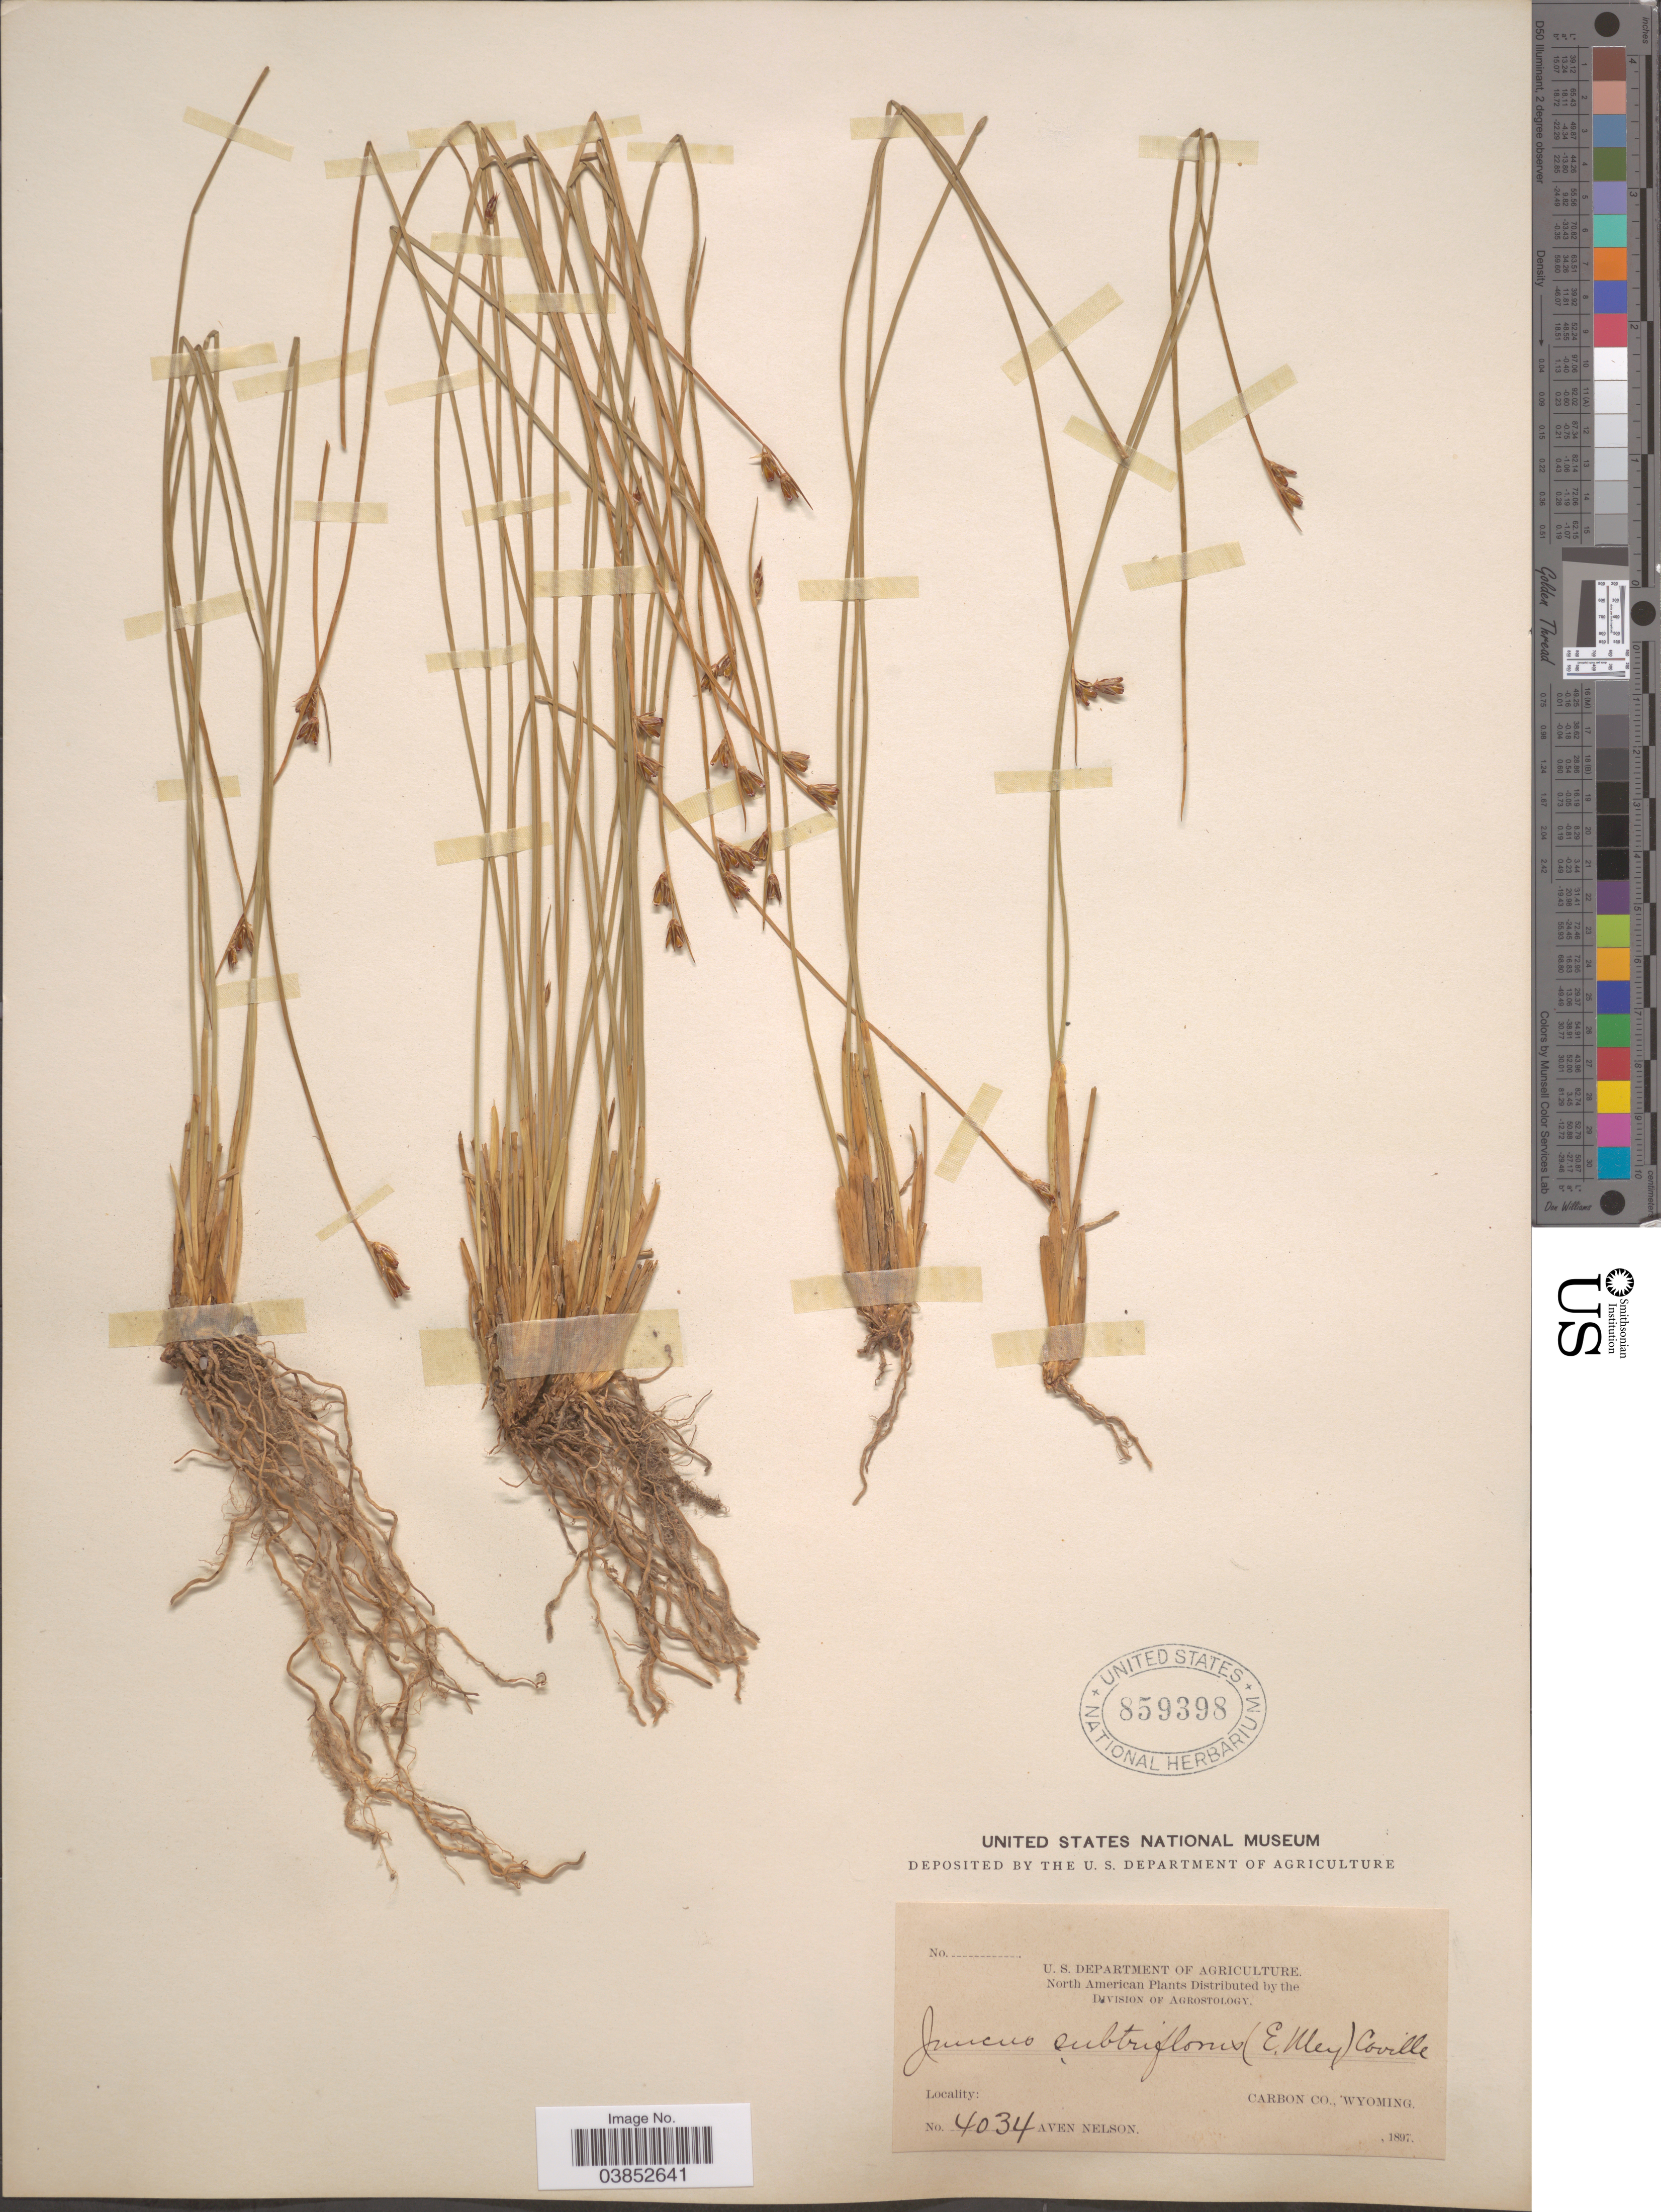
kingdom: Plantae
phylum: Tracheophyta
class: Liliopsida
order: Poales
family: Juncaceae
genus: Juncus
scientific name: Juncus drummondii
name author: E. Mey.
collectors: A. Nelson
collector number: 4034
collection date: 1897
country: United States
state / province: Wyoming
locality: Carbon Co.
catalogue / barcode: US 859398